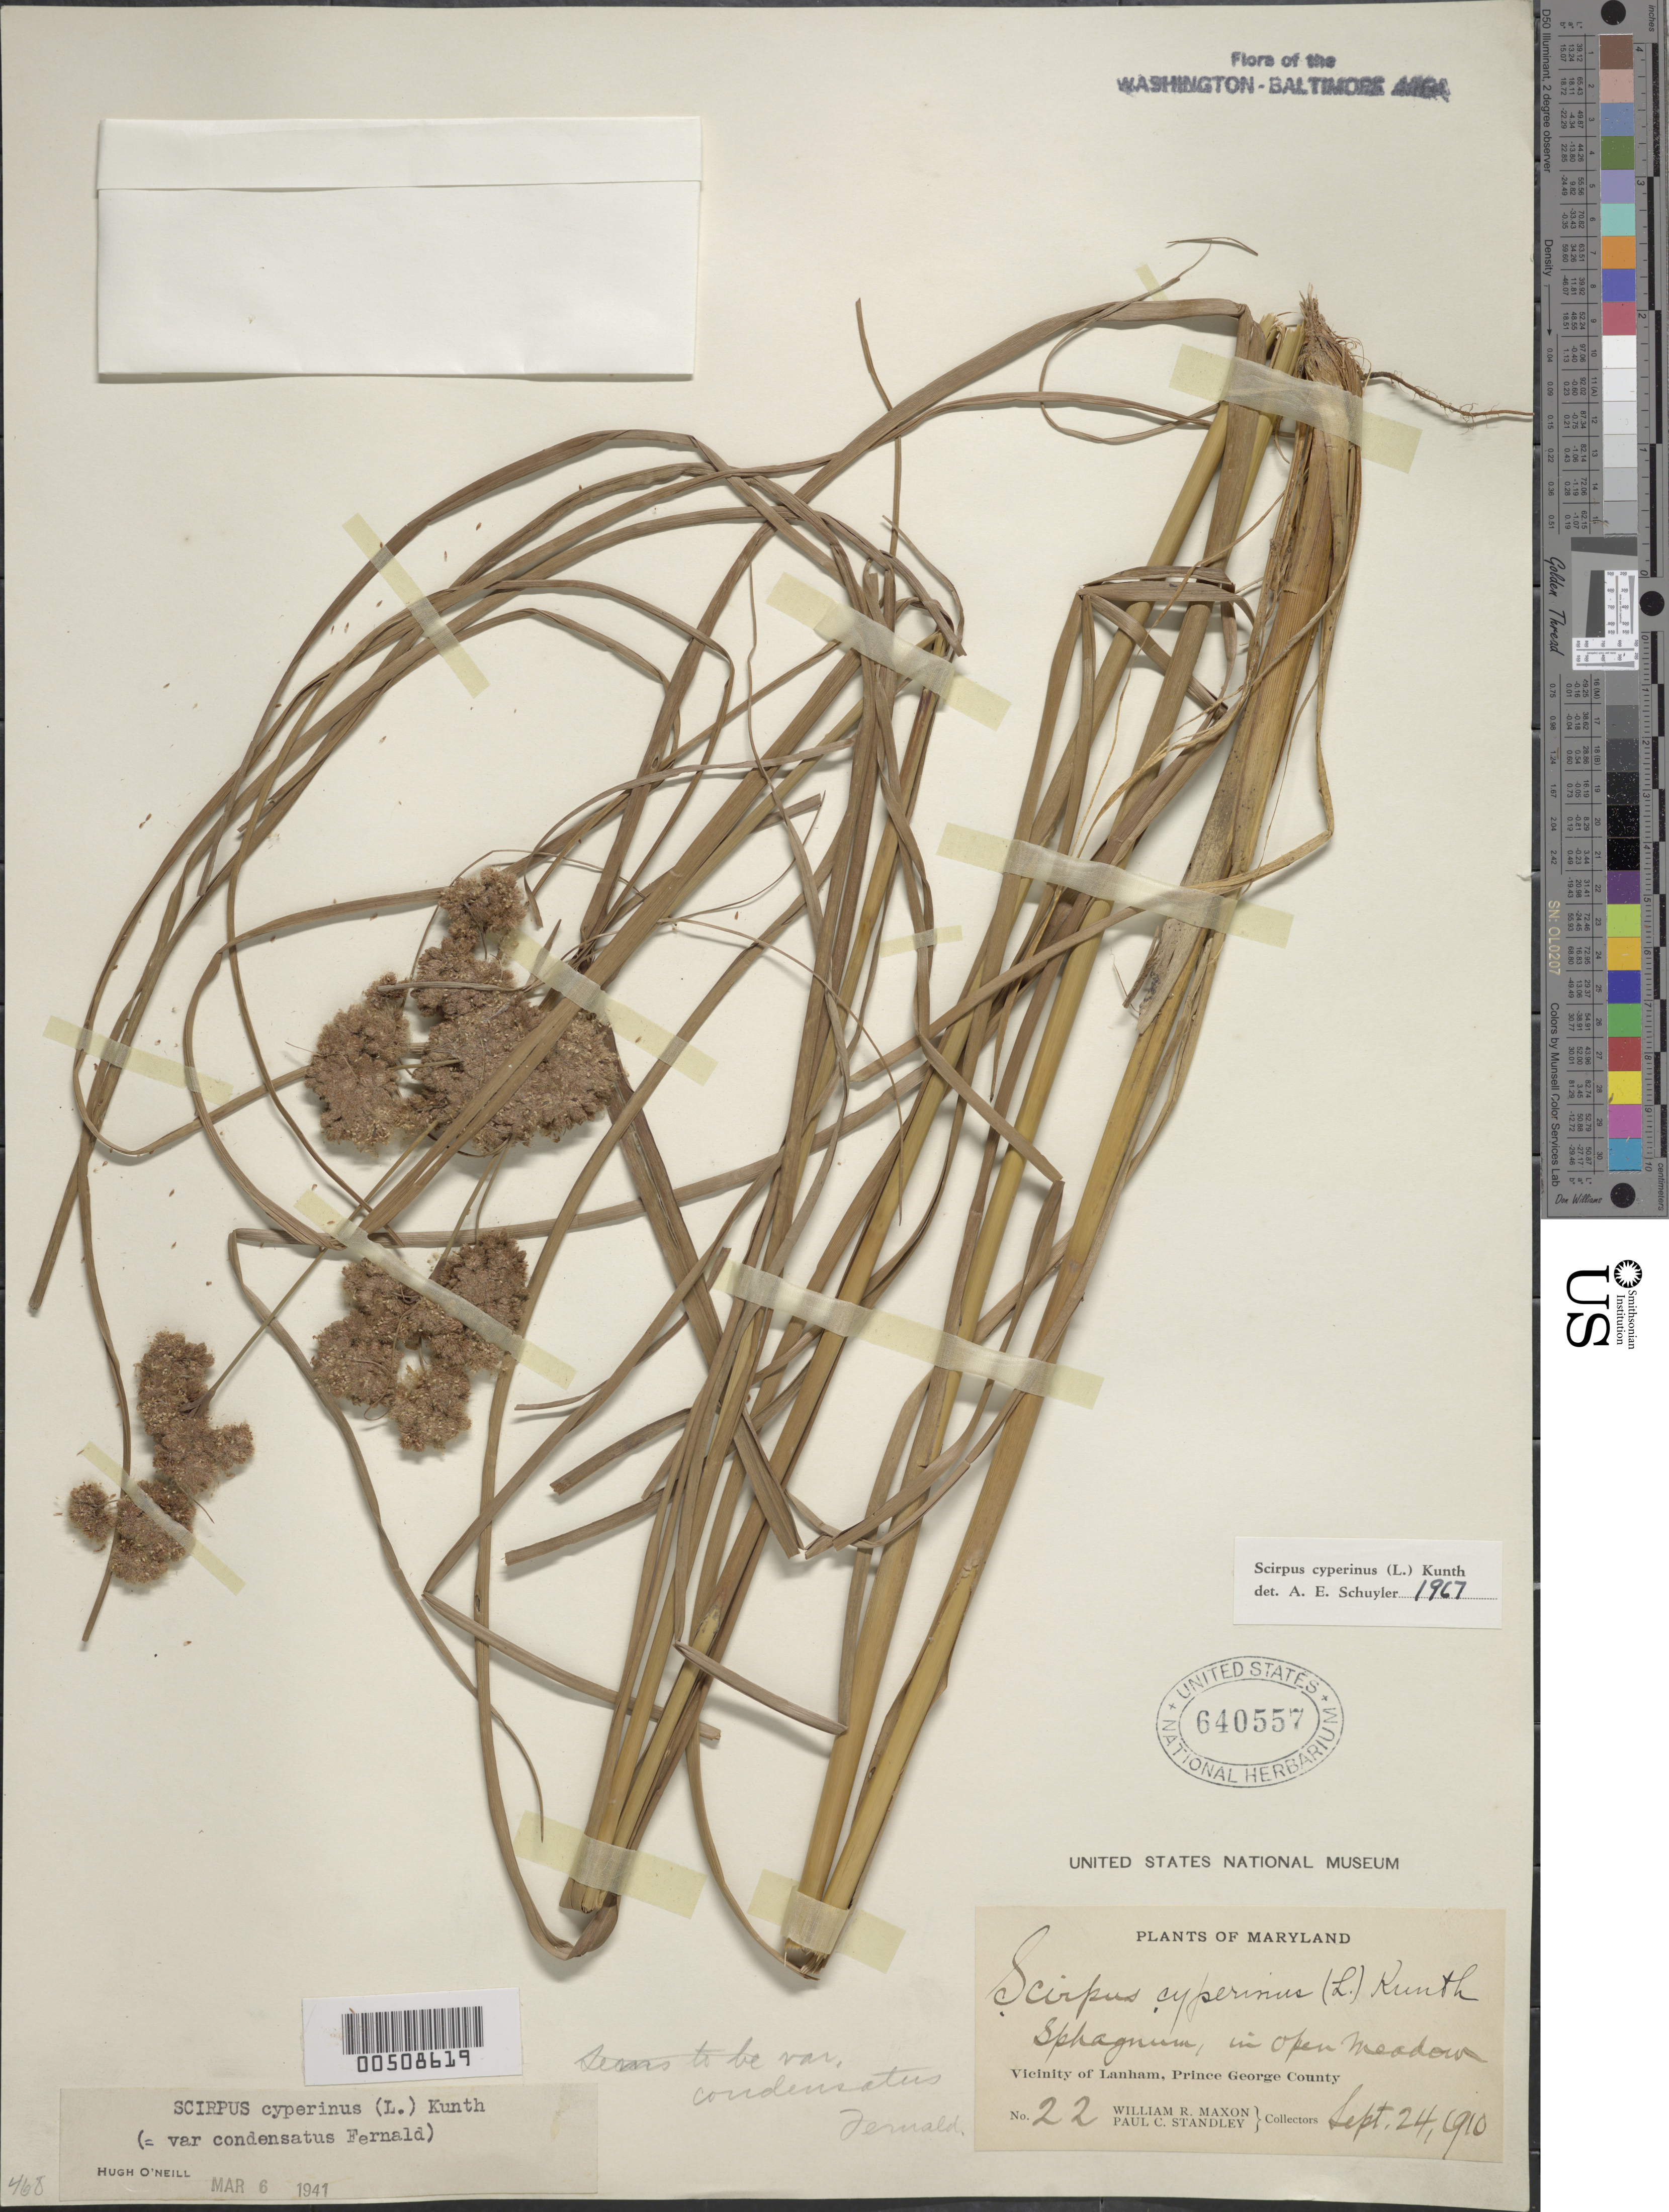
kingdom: Plantae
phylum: Tracheophyta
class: Liliopsida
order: Poales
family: Cyperaceae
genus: Scirpus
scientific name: Scirpus cyperinus (L.) Kunth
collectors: W. R. Maxon & P. C. Standley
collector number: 22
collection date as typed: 24 Sep 1910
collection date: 1910-09-24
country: United States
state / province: Maryland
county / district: Prince George's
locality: Lanham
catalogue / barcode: US 640557